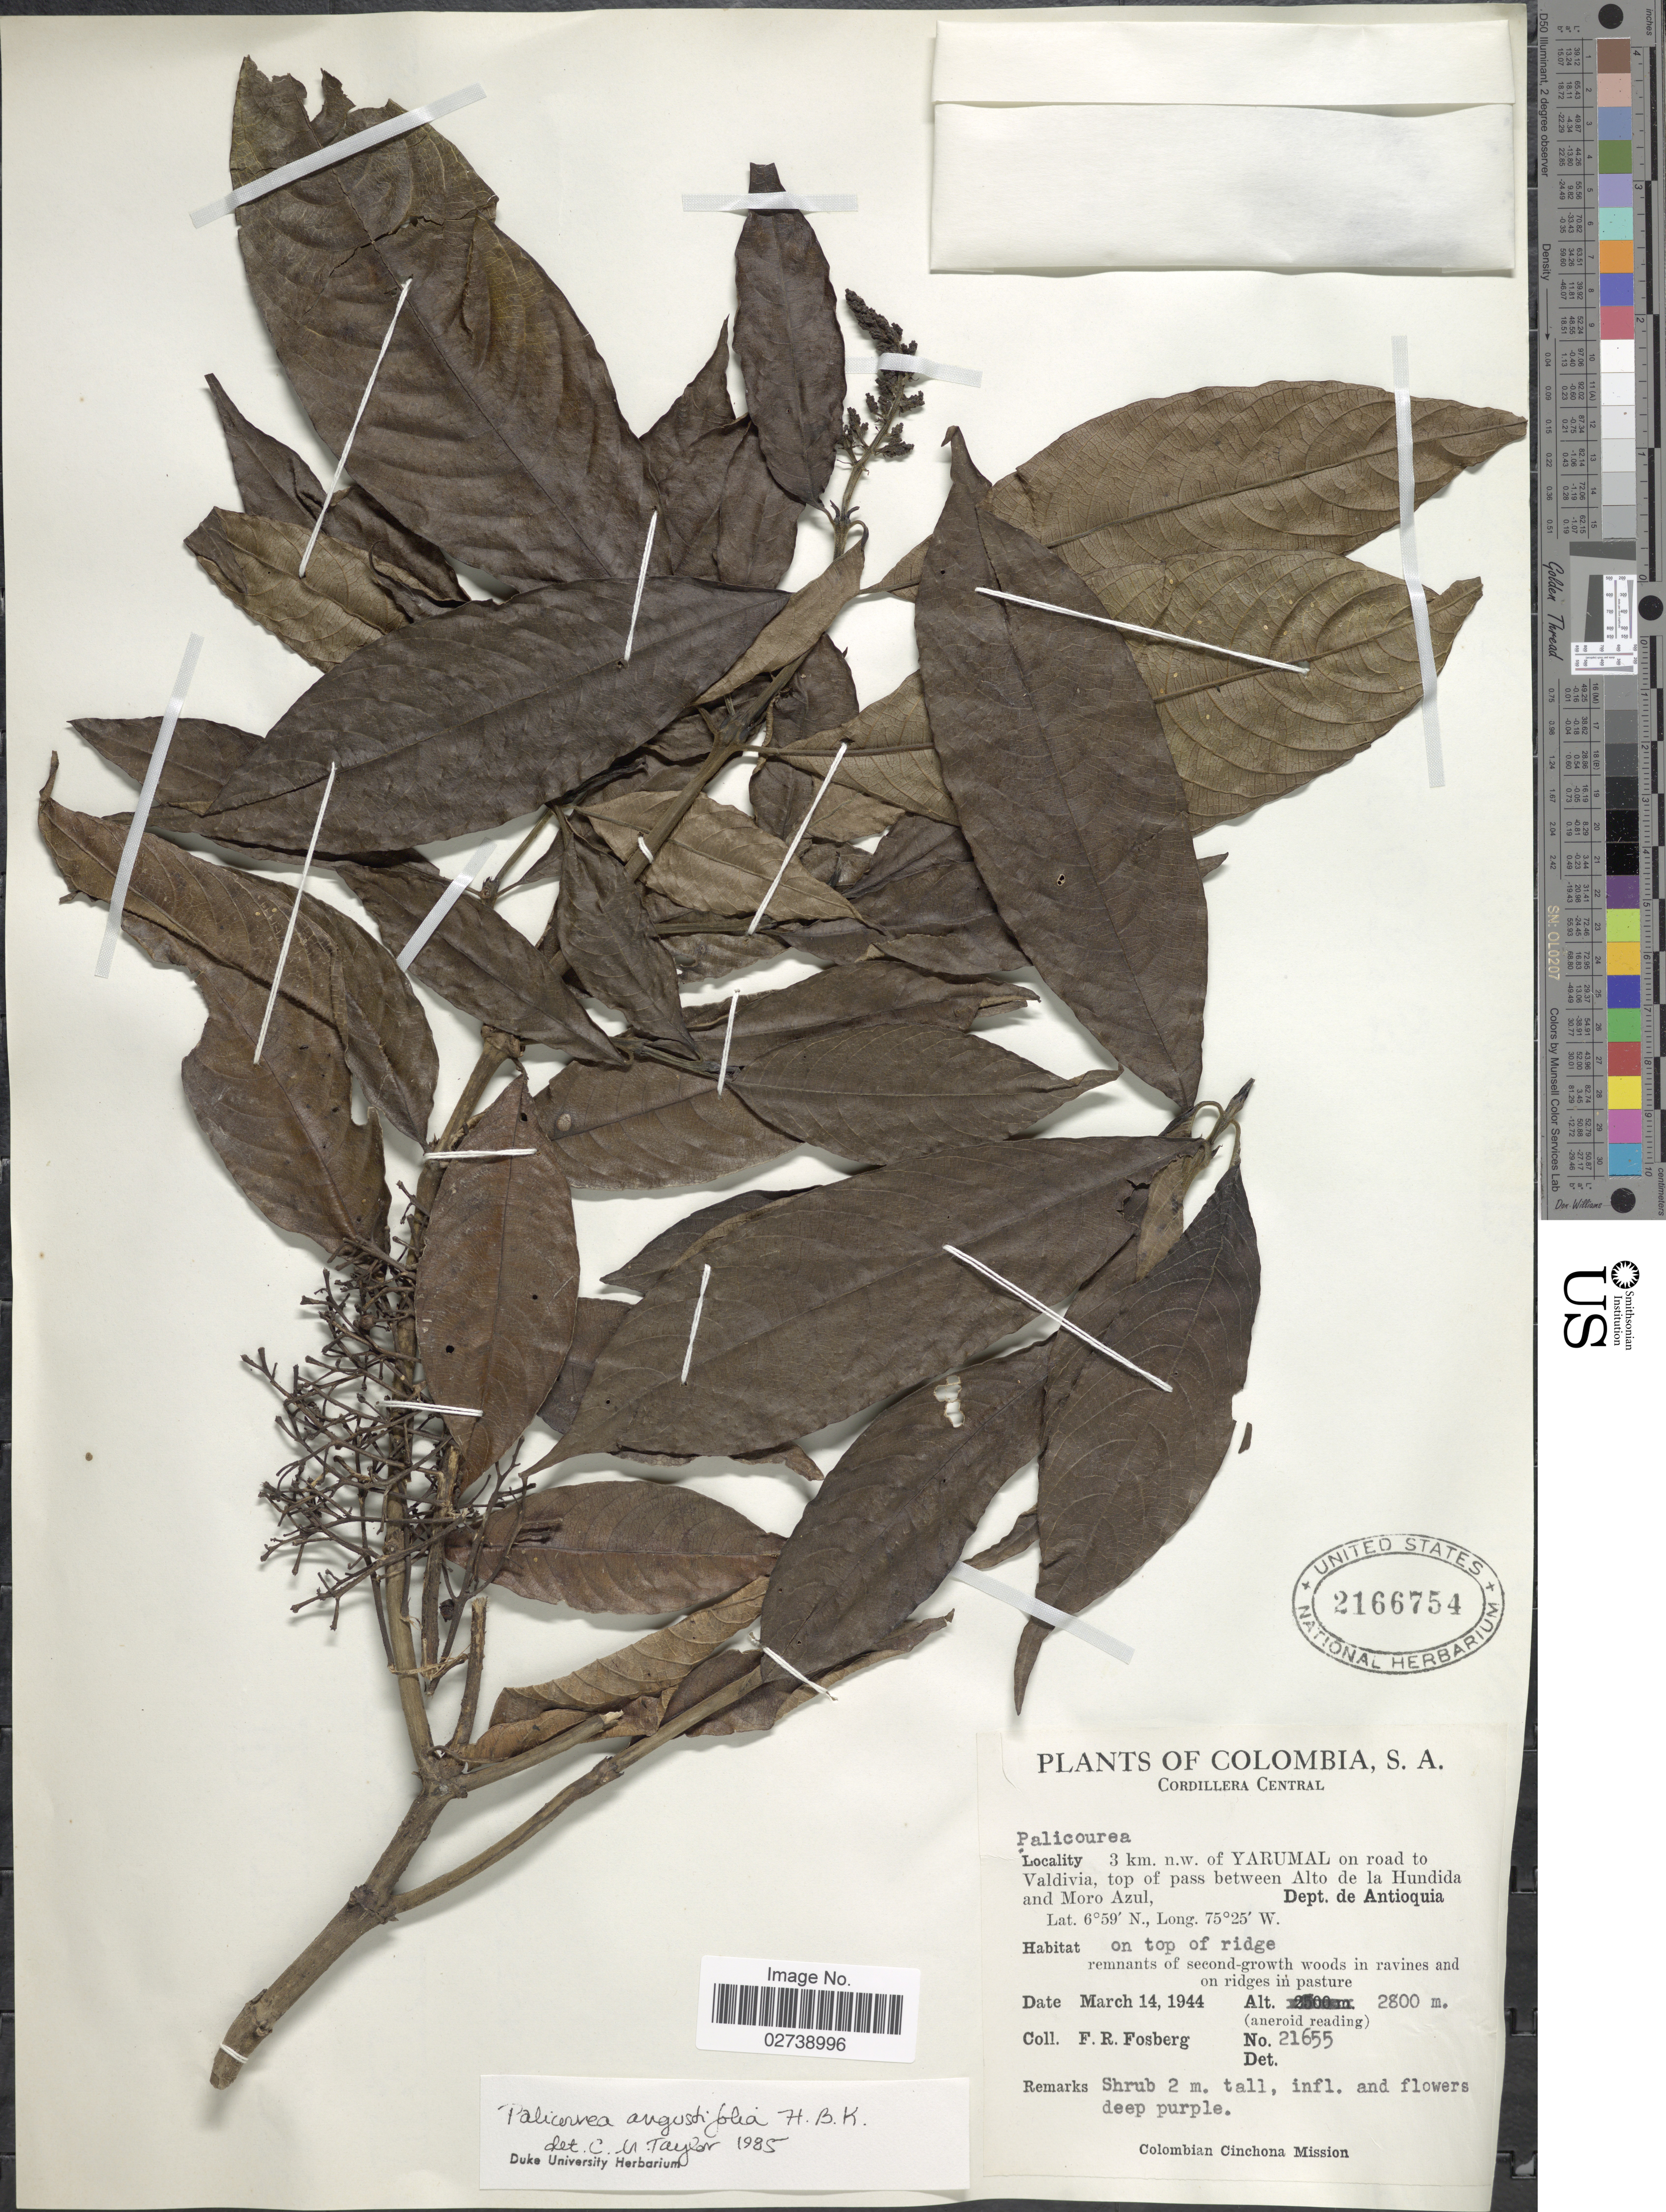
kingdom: Plantae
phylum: Tracheophyta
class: Magnoliopsida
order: Gentianales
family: Rubiaceae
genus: Palicourea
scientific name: Palicourea angustifolia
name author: Kunth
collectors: F. R. Fosberg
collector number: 21655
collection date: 1944-03-14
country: Colombia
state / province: Antioquia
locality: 3 km. n.w. of Yarumal on road to Valdivia, top of pass between Alto de la Hundida and Moro Azul, Dept. de Antioquia.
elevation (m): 2800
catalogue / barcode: US 2166754